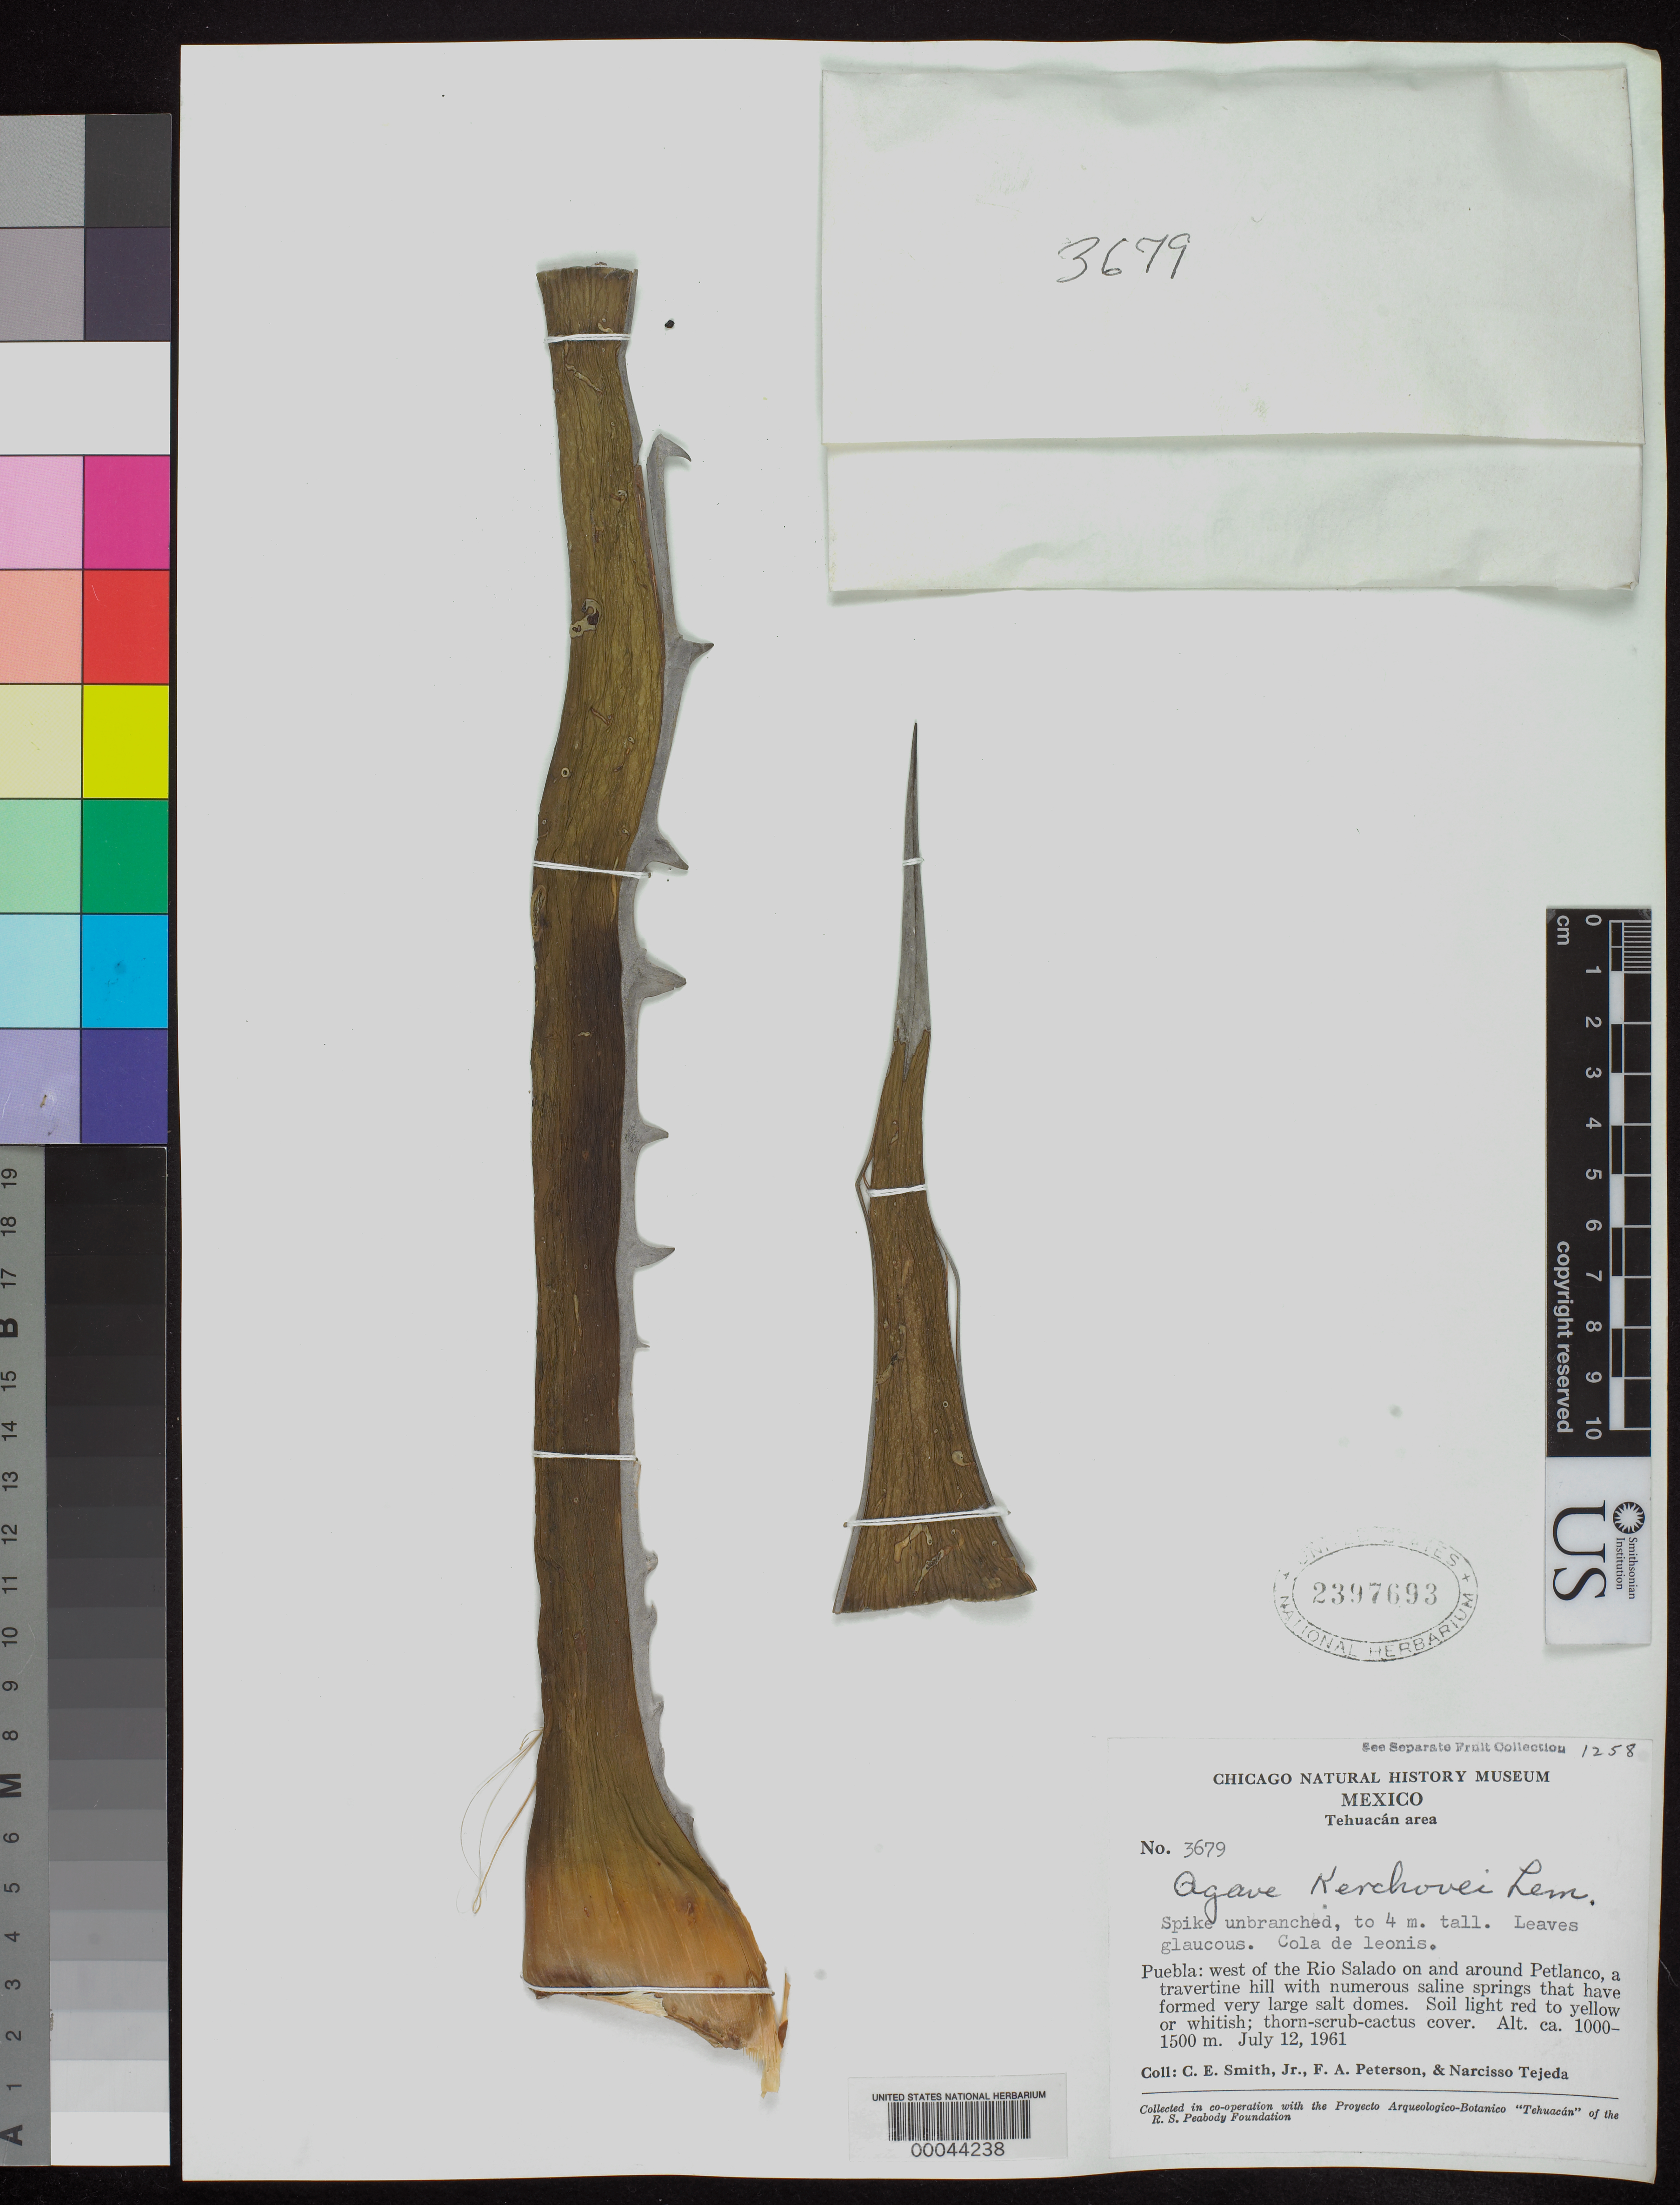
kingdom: Plantae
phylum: Tracheophyta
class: Liliopsida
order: Asparagales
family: Asparagaceae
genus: Agave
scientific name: Agave kerchovei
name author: Lem.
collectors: C. E. Smith Jr.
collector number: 3679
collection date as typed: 12 Jul 1961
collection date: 1961-07-12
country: Mexico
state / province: Puebla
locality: Tehuacan area; W of rio salado on & around petlanco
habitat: Soil light red to yellow or whitish; thorn-scrub-cactus cover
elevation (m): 1000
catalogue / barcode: US 2397693